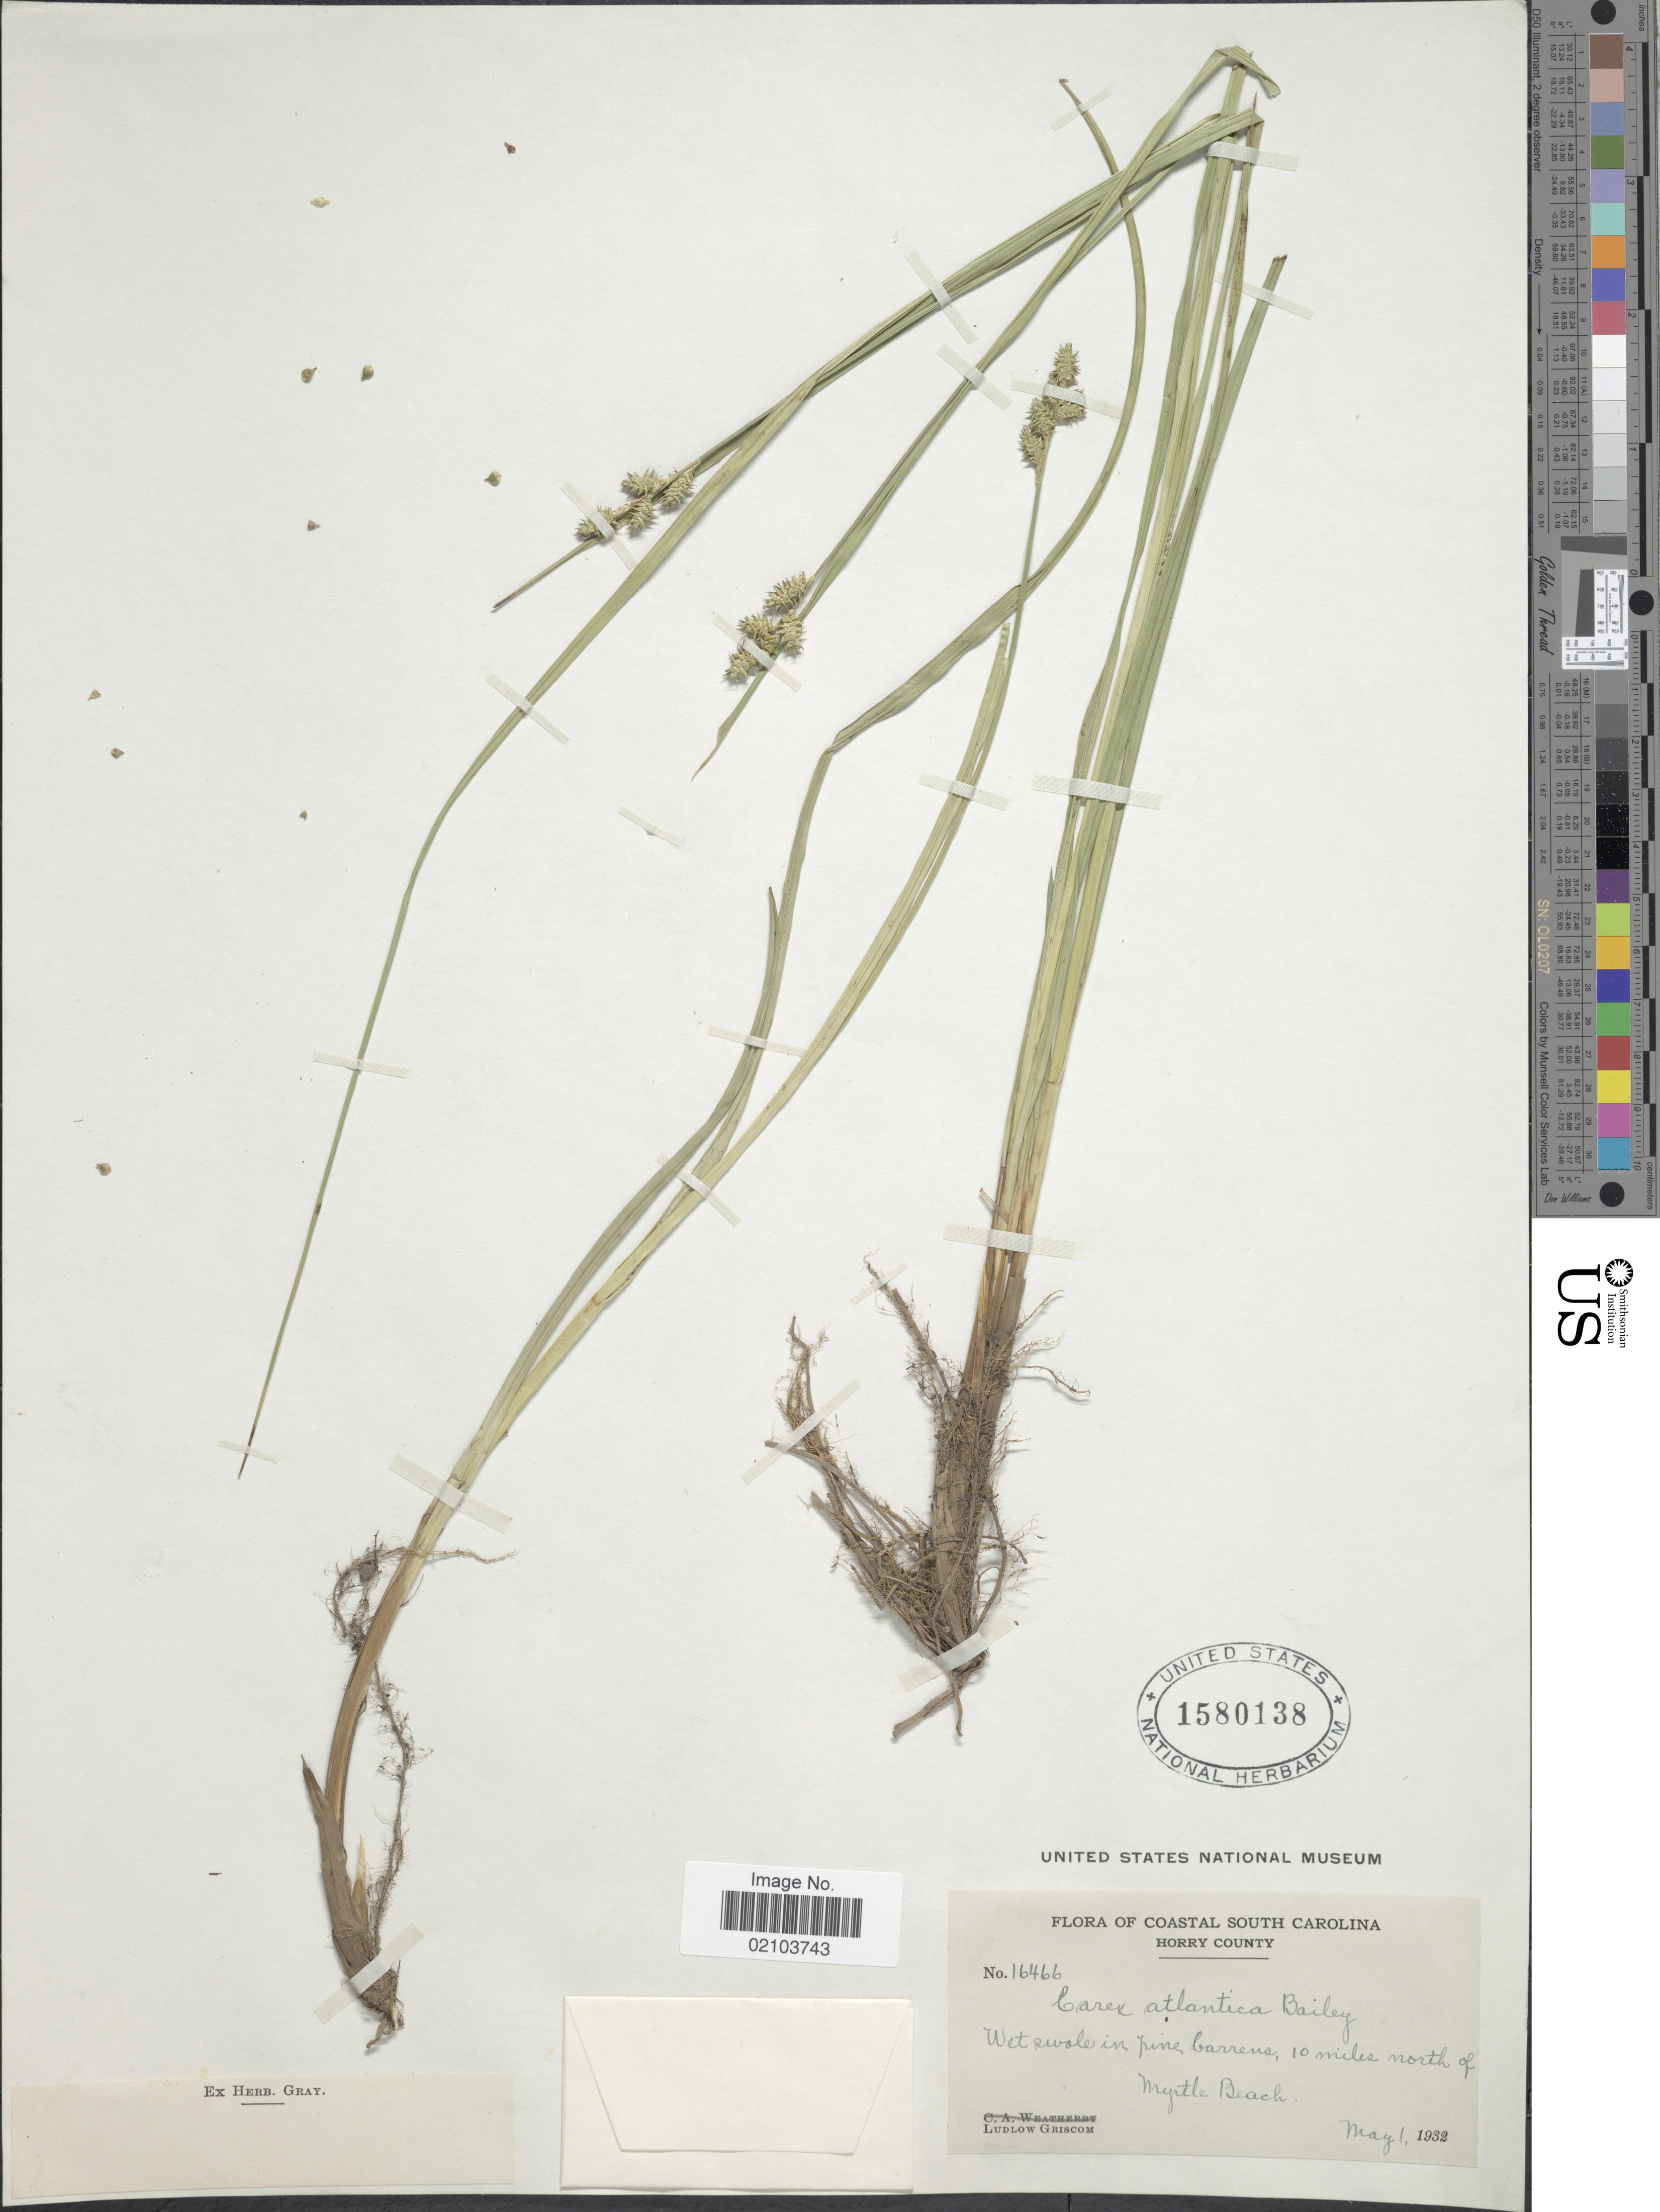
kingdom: Plantae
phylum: Tracheophyta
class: Liliopsida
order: Poales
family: Cyperaceae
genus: Carex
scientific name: Carex atlantica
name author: L.H. Bailey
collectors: L. Griscom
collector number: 16466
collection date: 1932-05-01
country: United States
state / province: South Carolina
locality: Coastal South Carolina. Horry County. 10 miles north of Myrtle Beach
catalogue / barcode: US 1580138